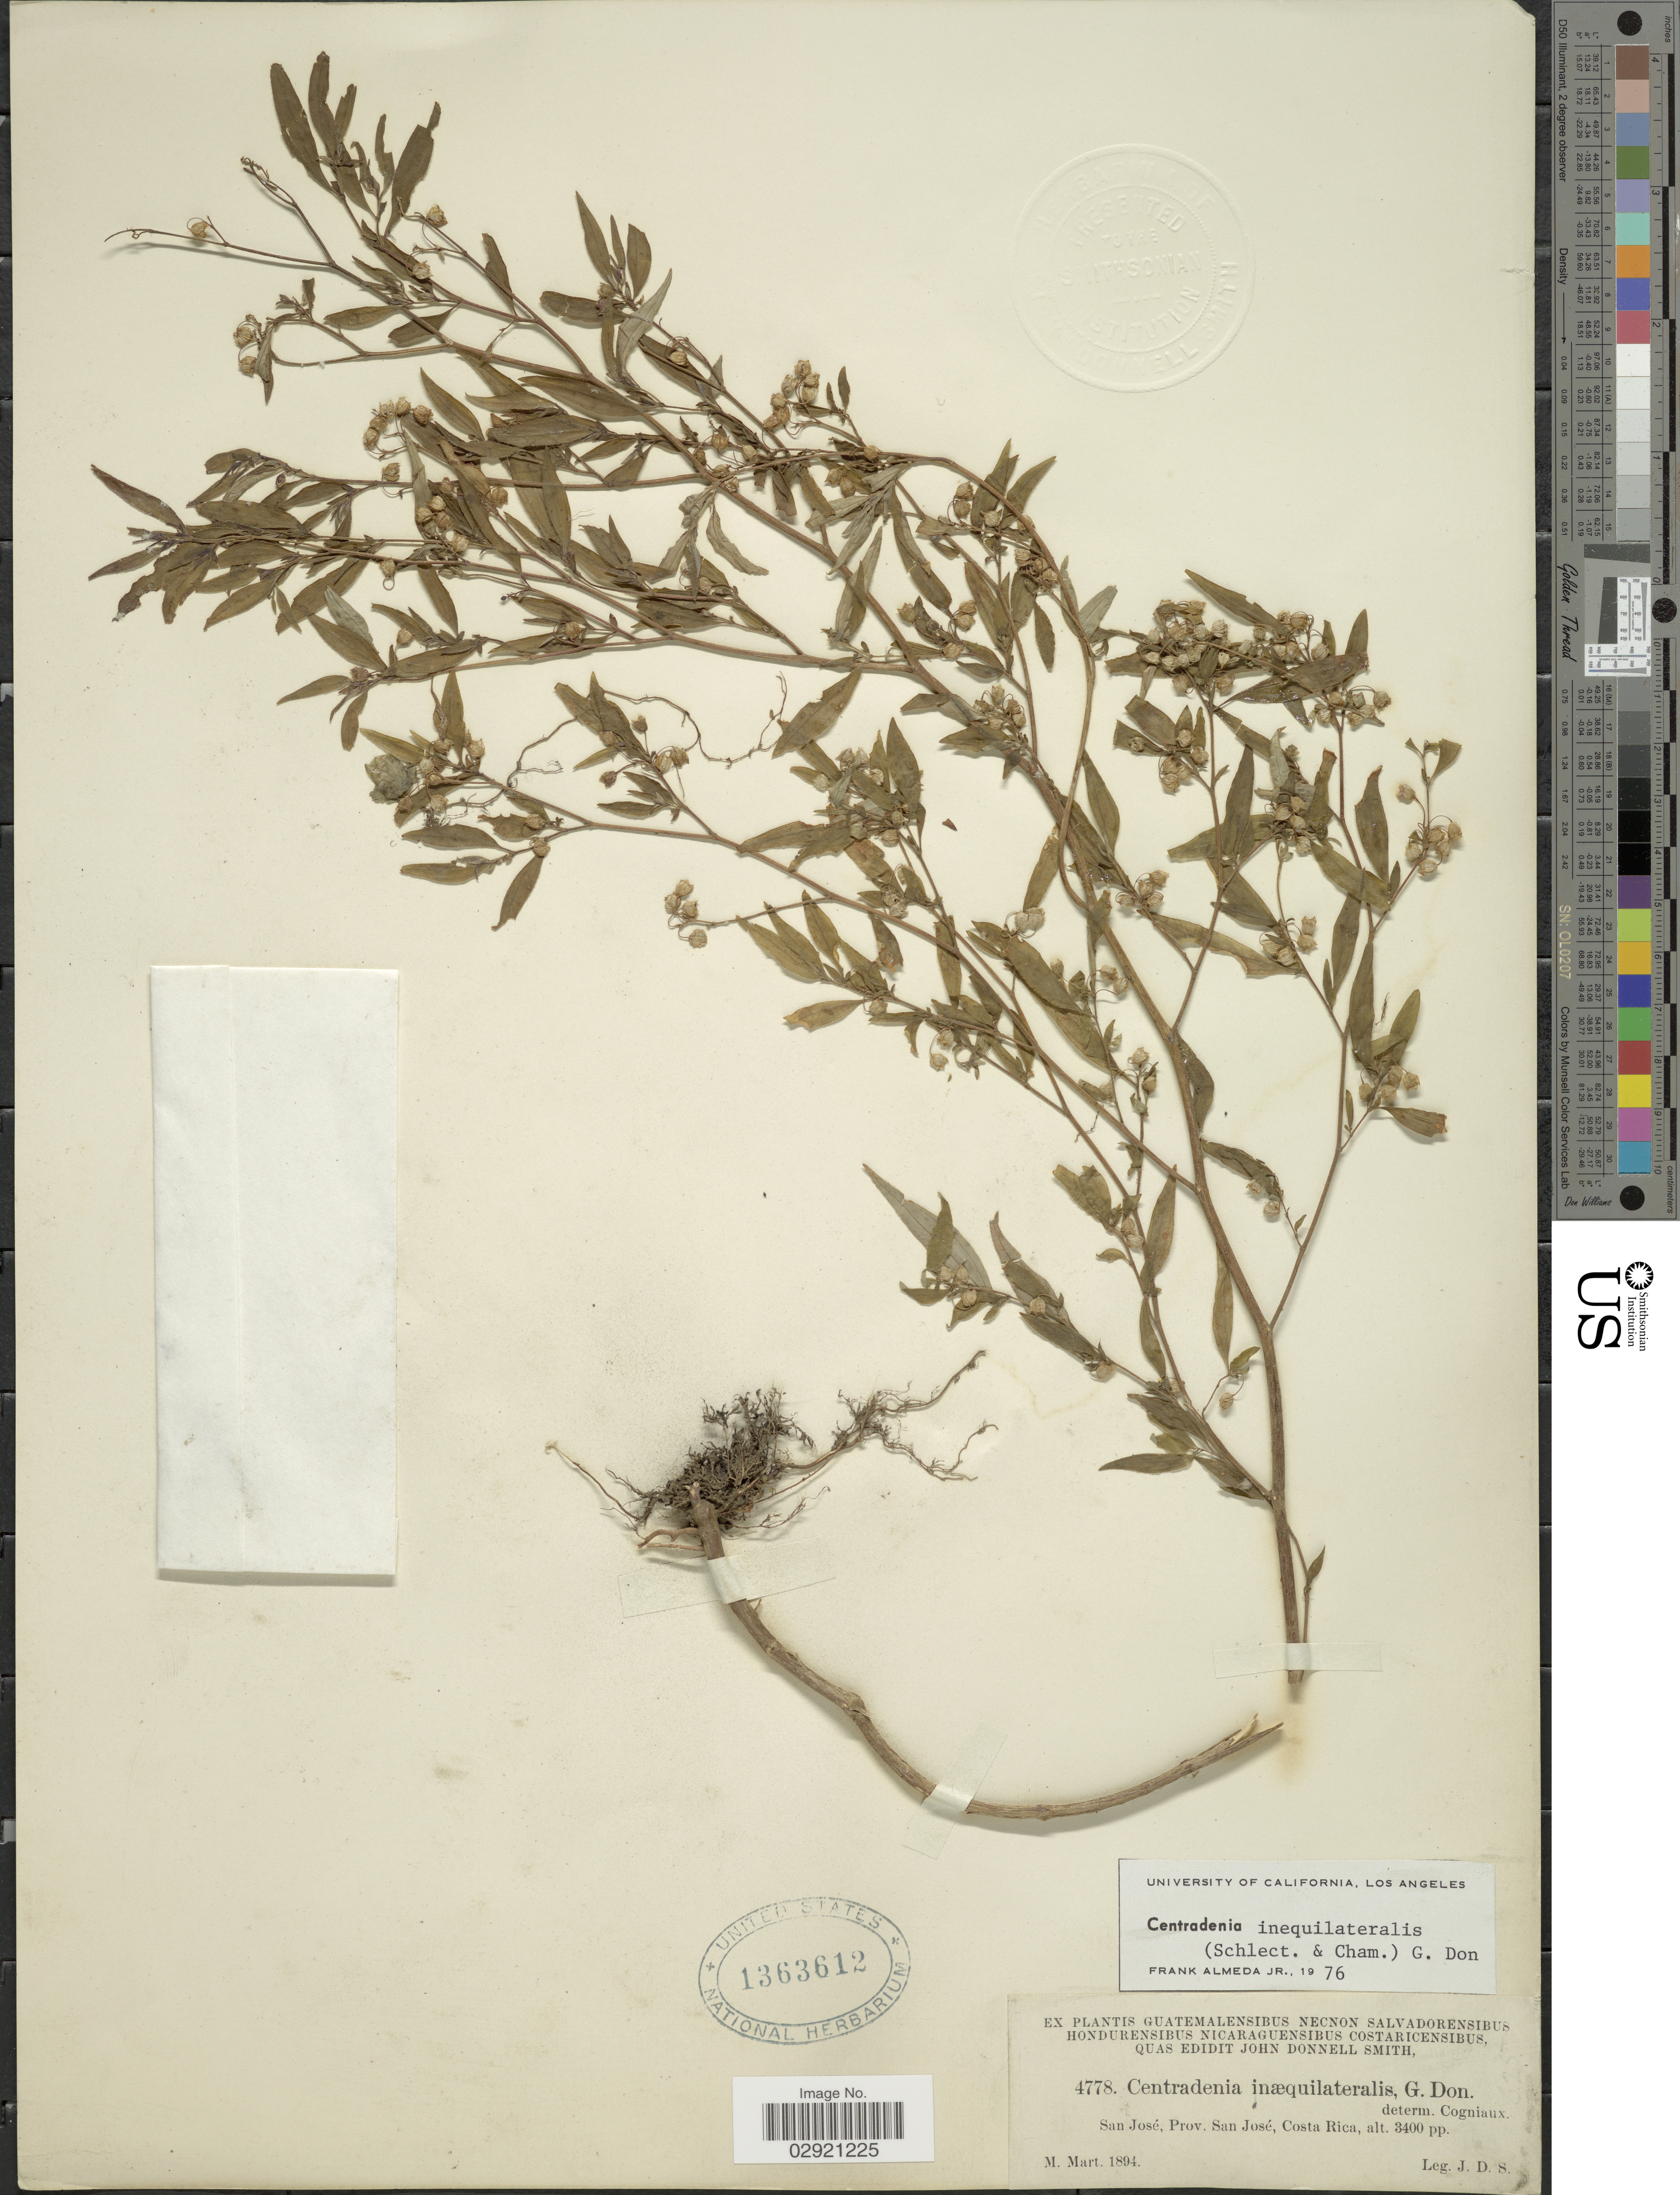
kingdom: Plantae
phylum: Tracheophyta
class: Magnoliopsida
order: Myrtales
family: Melastomataceae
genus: Centradenia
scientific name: Centradenia inaequilateralis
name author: (Gleason) G. Don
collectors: J. Donnell Smith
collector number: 4778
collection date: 1894-03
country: Costa Rica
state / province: San José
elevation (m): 1036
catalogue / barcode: US 1363612